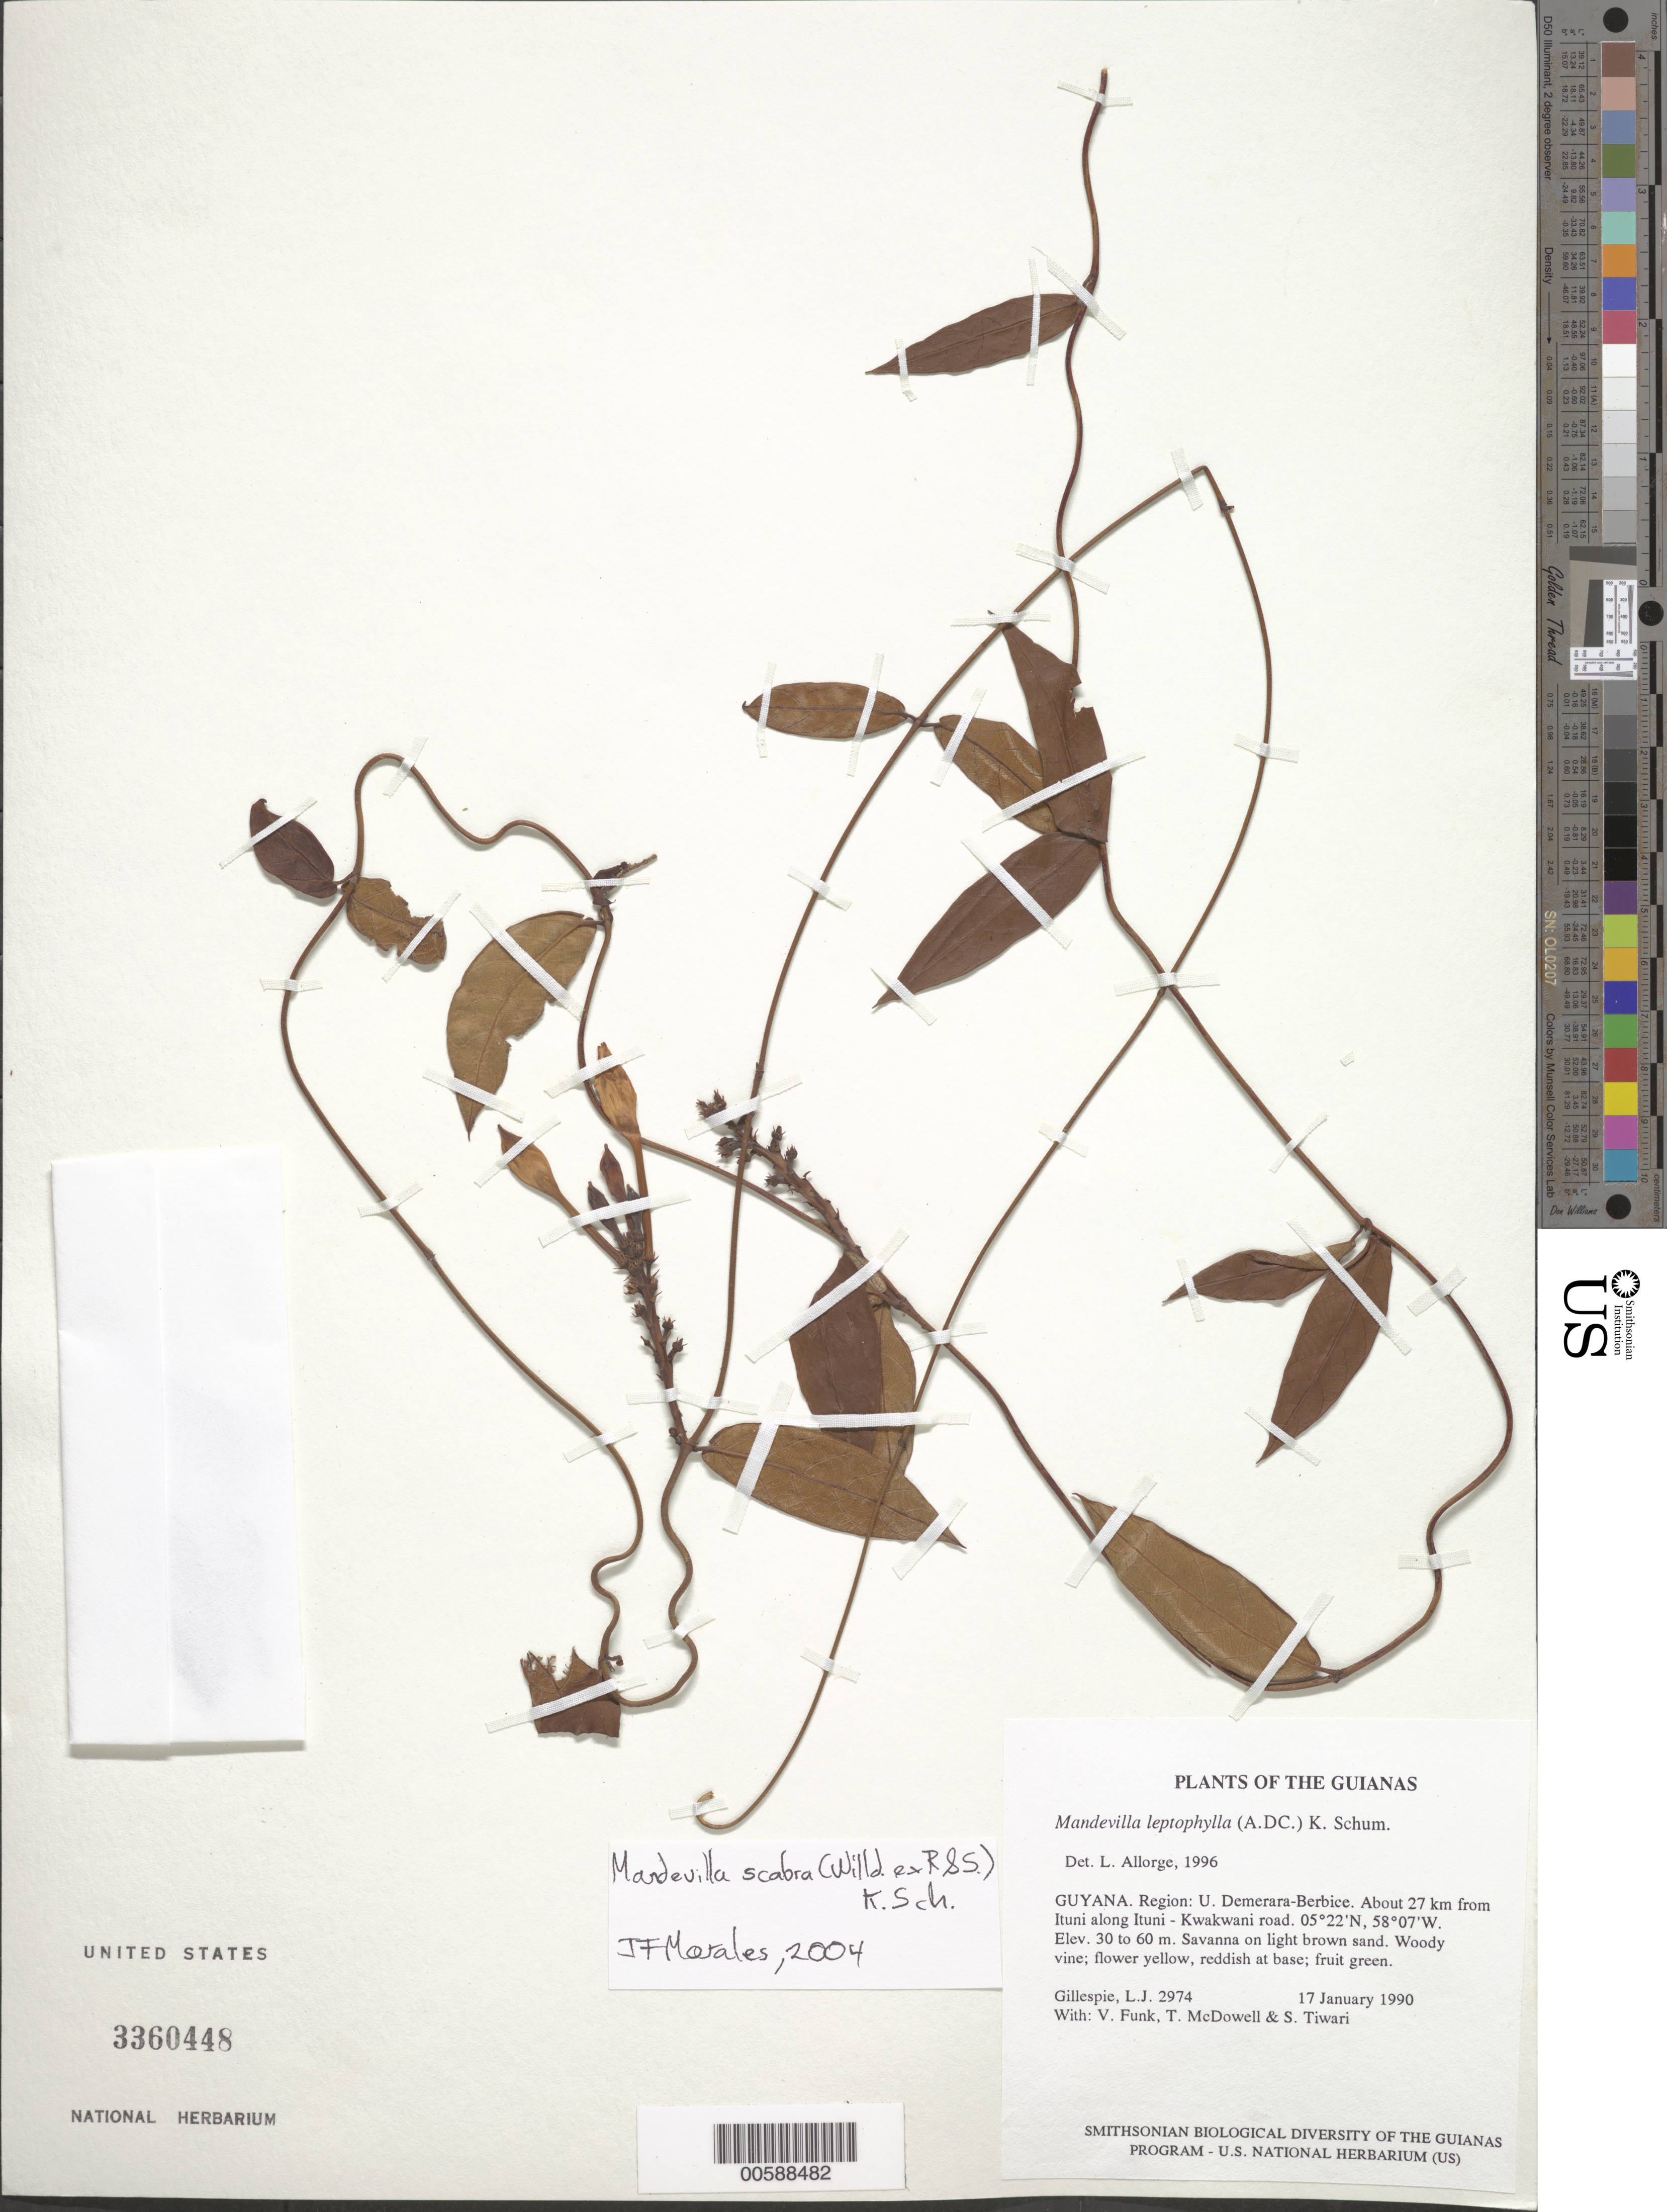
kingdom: Plantae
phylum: Tracheophyta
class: Magnoliopsida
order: Gentianales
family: Apocynaceae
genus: Mandevilla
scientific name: Mandevilla scabra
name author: (Hoffmanns. ex Roem. & Schult.) K. Schum.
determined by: Allorge, J. F.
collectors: L. J. Gillespie, V. Funk, T. McDowell & S. Tiwari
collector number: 2974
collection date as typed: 17 January 1990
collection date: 1990-01-17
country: Guyana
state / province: U. Demerara-Berbice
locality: About 27 km from Ituni along Ituni - Kwakwani road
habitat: Savanna on light brown sand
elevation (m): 30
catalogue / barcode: US 3360448